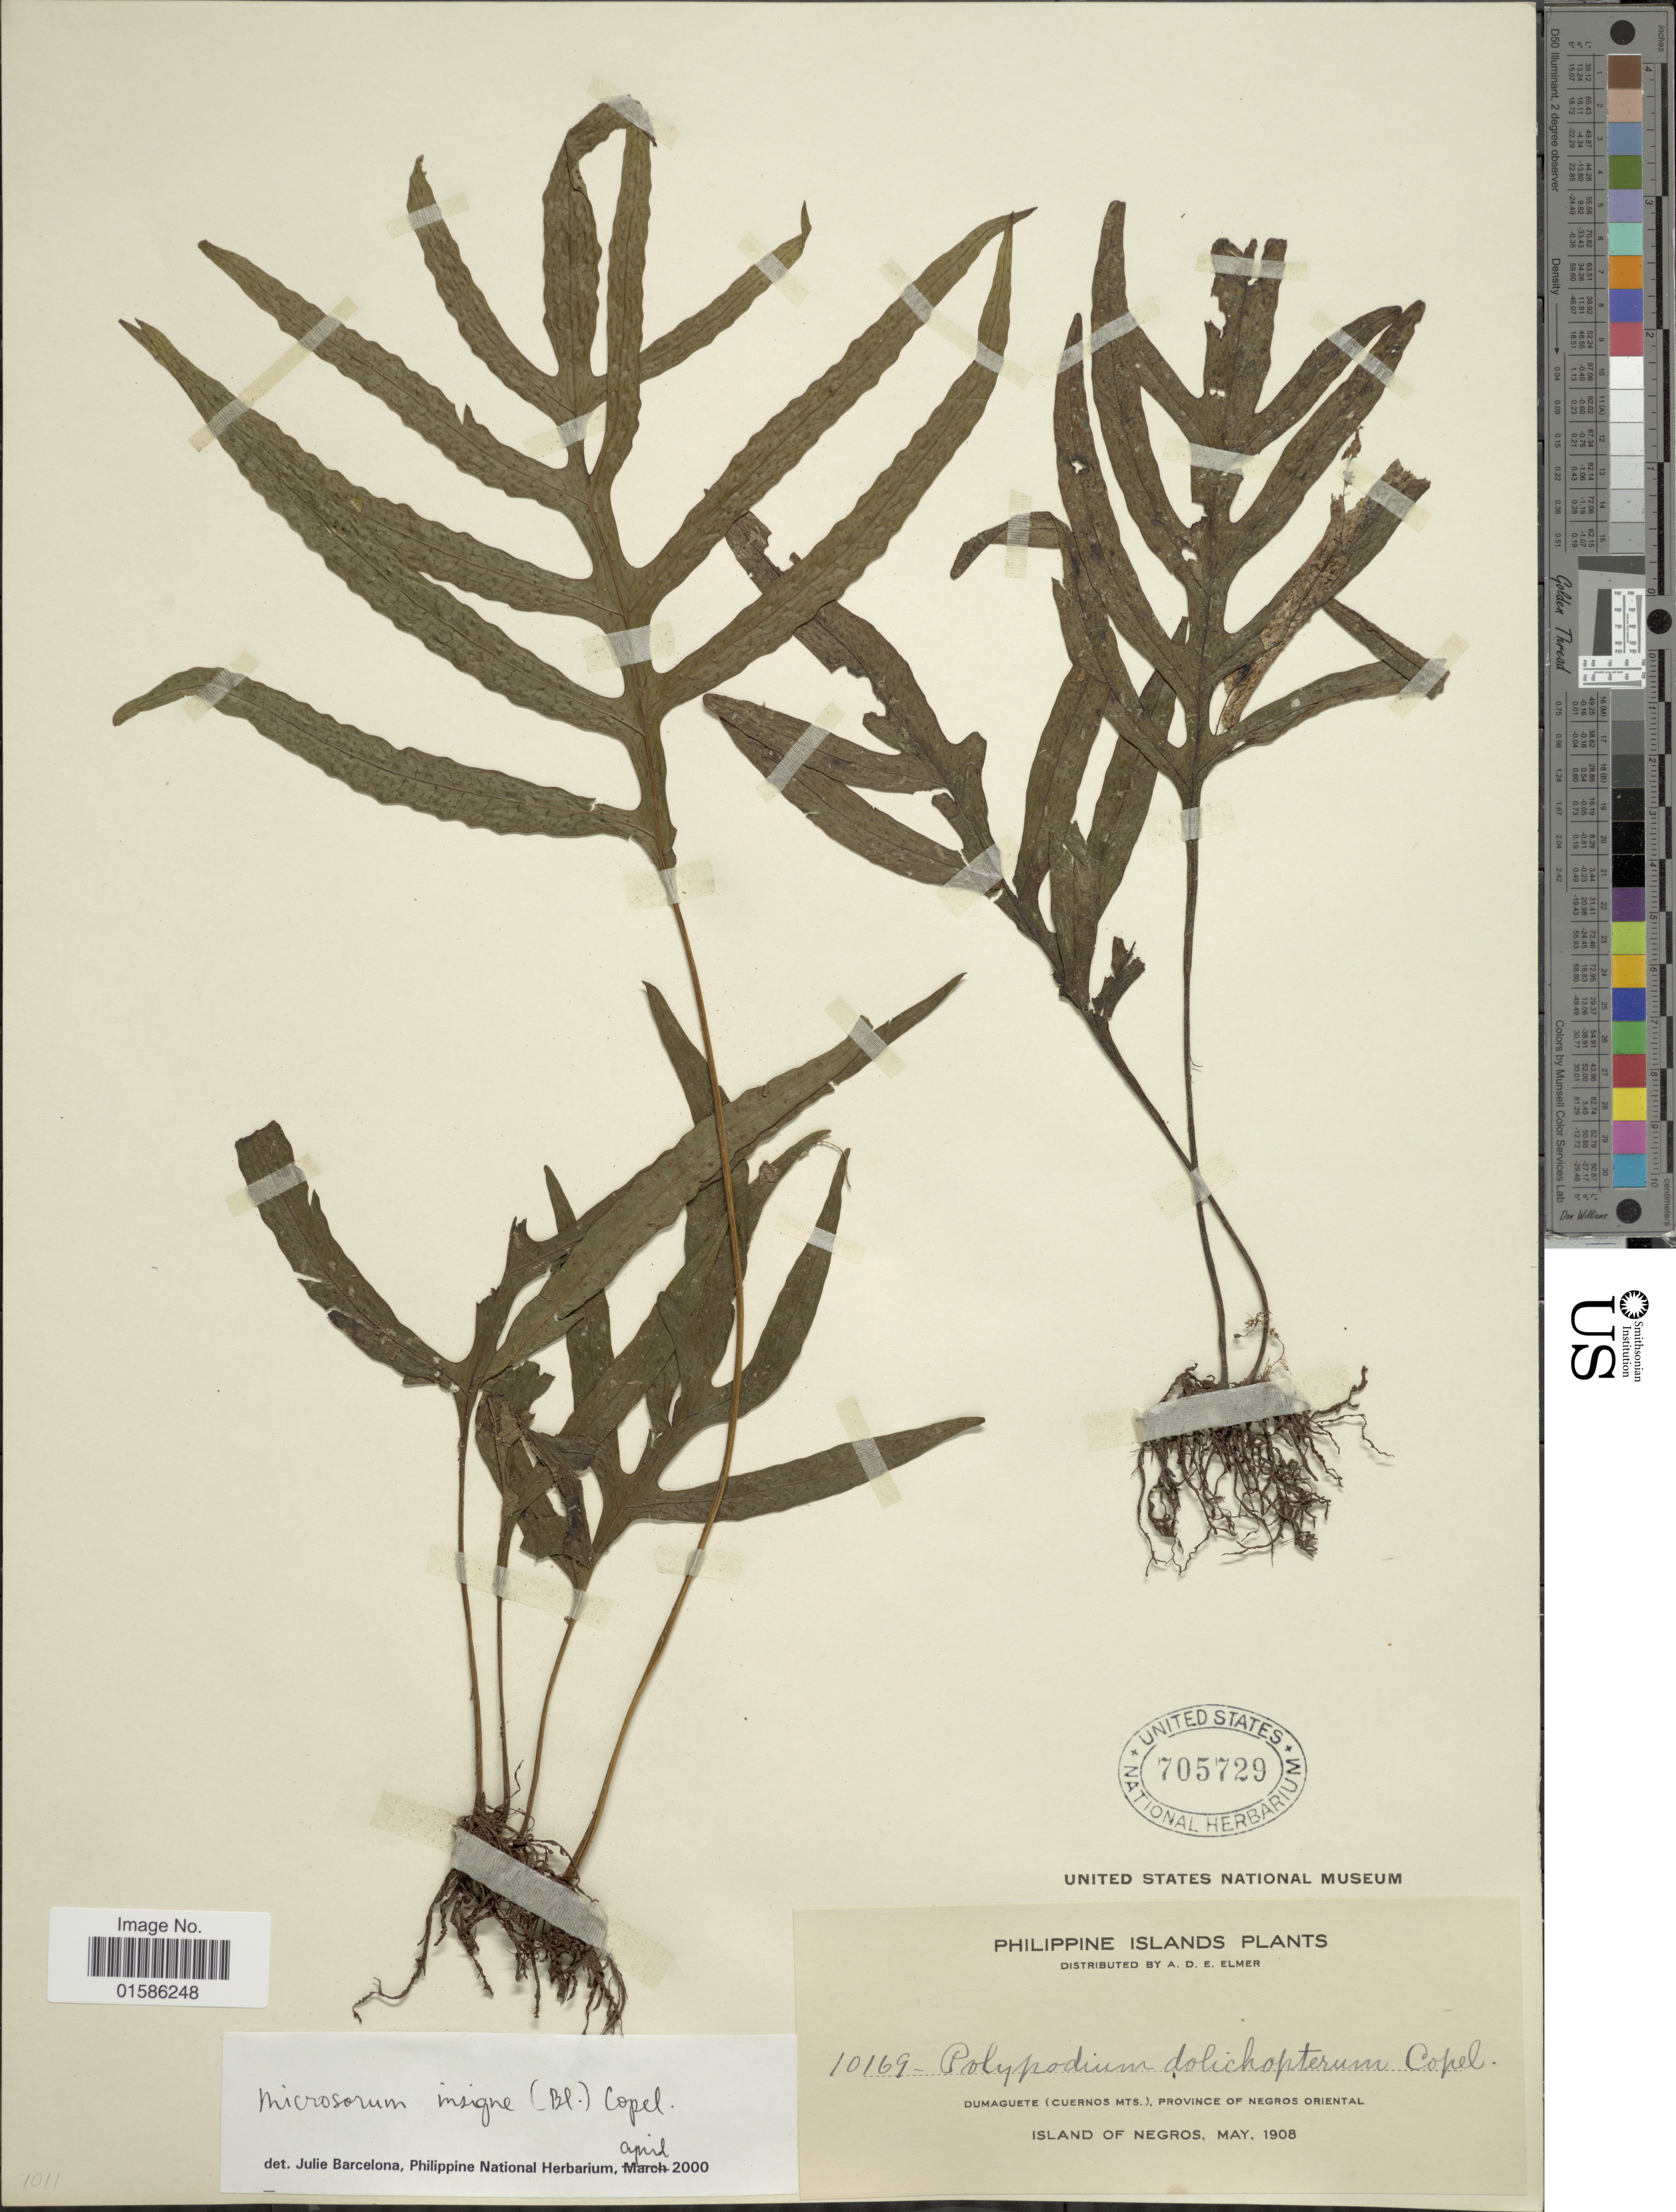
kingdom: Plantae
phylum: Tracheophyta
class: Polypodiopsida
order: Polypodiales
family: Polypodiaceae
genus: Microsorum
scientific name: Microsorum insigne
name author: (Blume) Copel.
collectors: A. D. E. Elmer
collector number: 10169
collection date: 1908-05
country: Philippines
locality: Philippine Islands, Dumaguete (Cuernos Mts.), Province of Negros Oriental, island of Negros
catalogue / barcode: US 705729